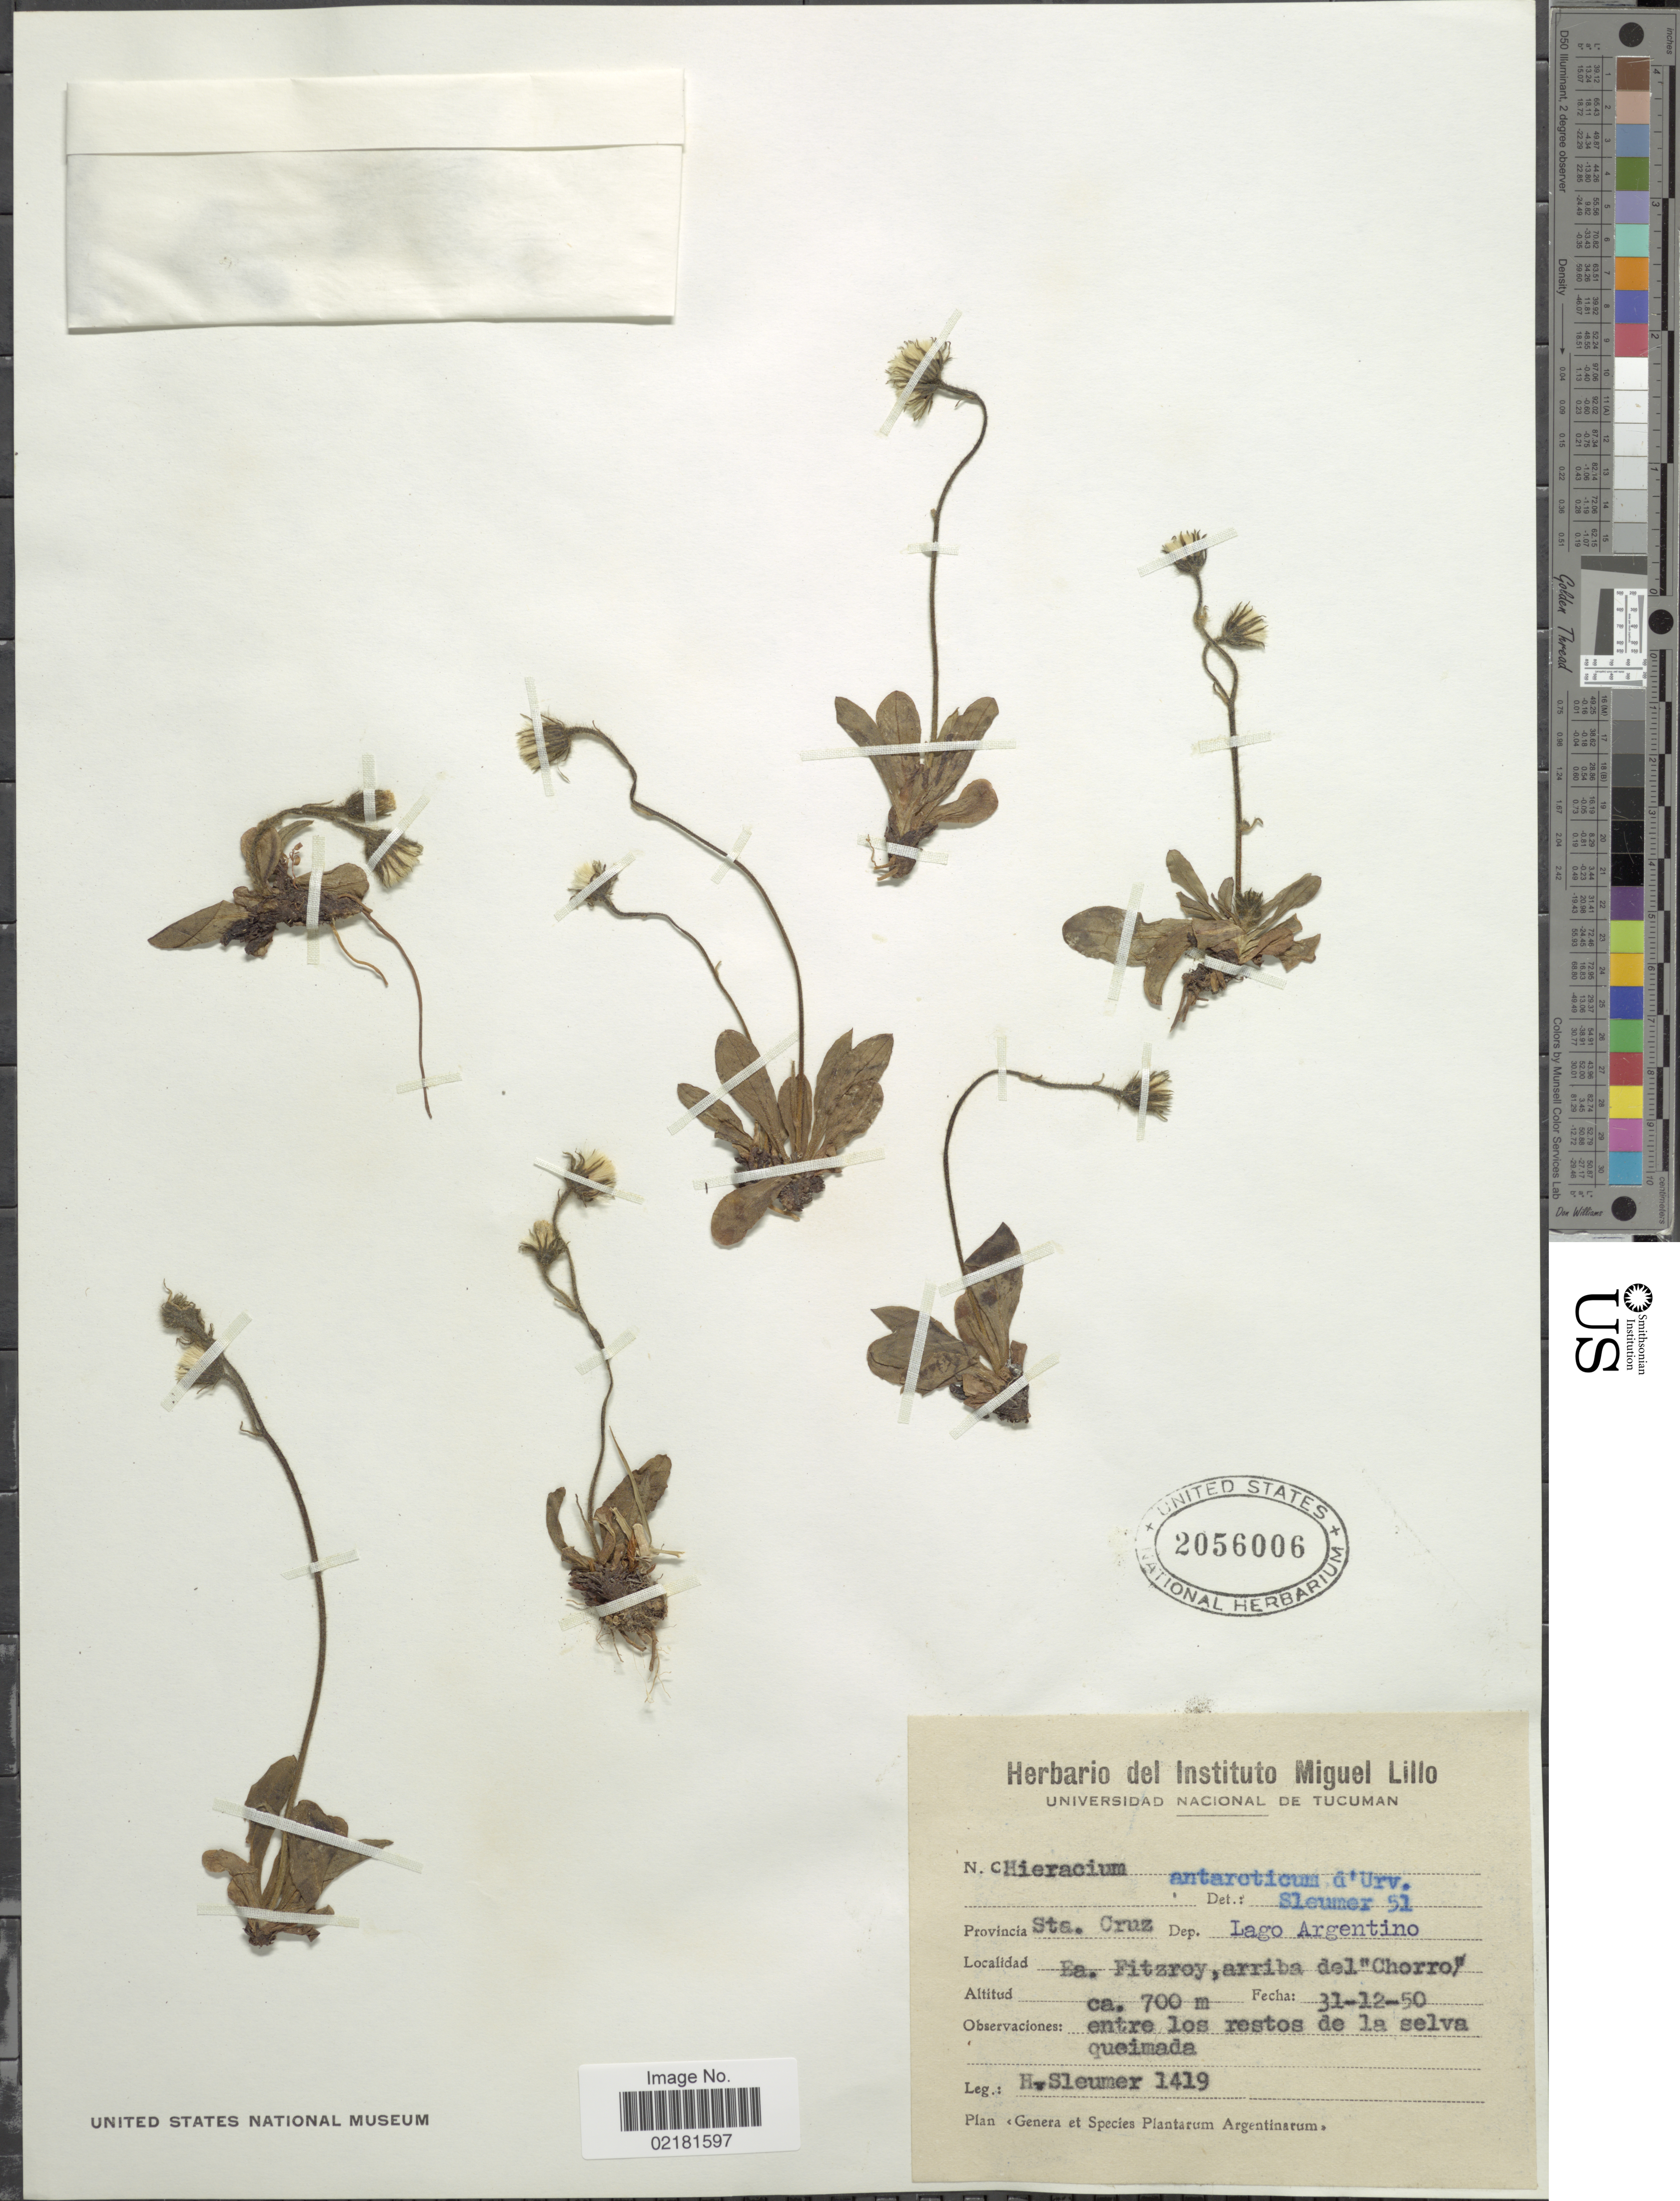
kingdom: Plantae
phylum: Tracheophyta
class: Magnoliopsida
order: Asterales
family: Asteraceae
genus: Hieracium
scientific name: Hieracium antarcticum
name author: d'Urv.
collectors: H. O. Sleumer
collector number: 1419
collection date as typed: Transcribed d/m/y: 31/12/50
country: Argentina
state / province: Santa Cruz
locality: Dep. Lago Argentino, Ea. Fitzroy, arriba del "Chorro".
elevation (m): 700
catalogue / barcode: US 2056006